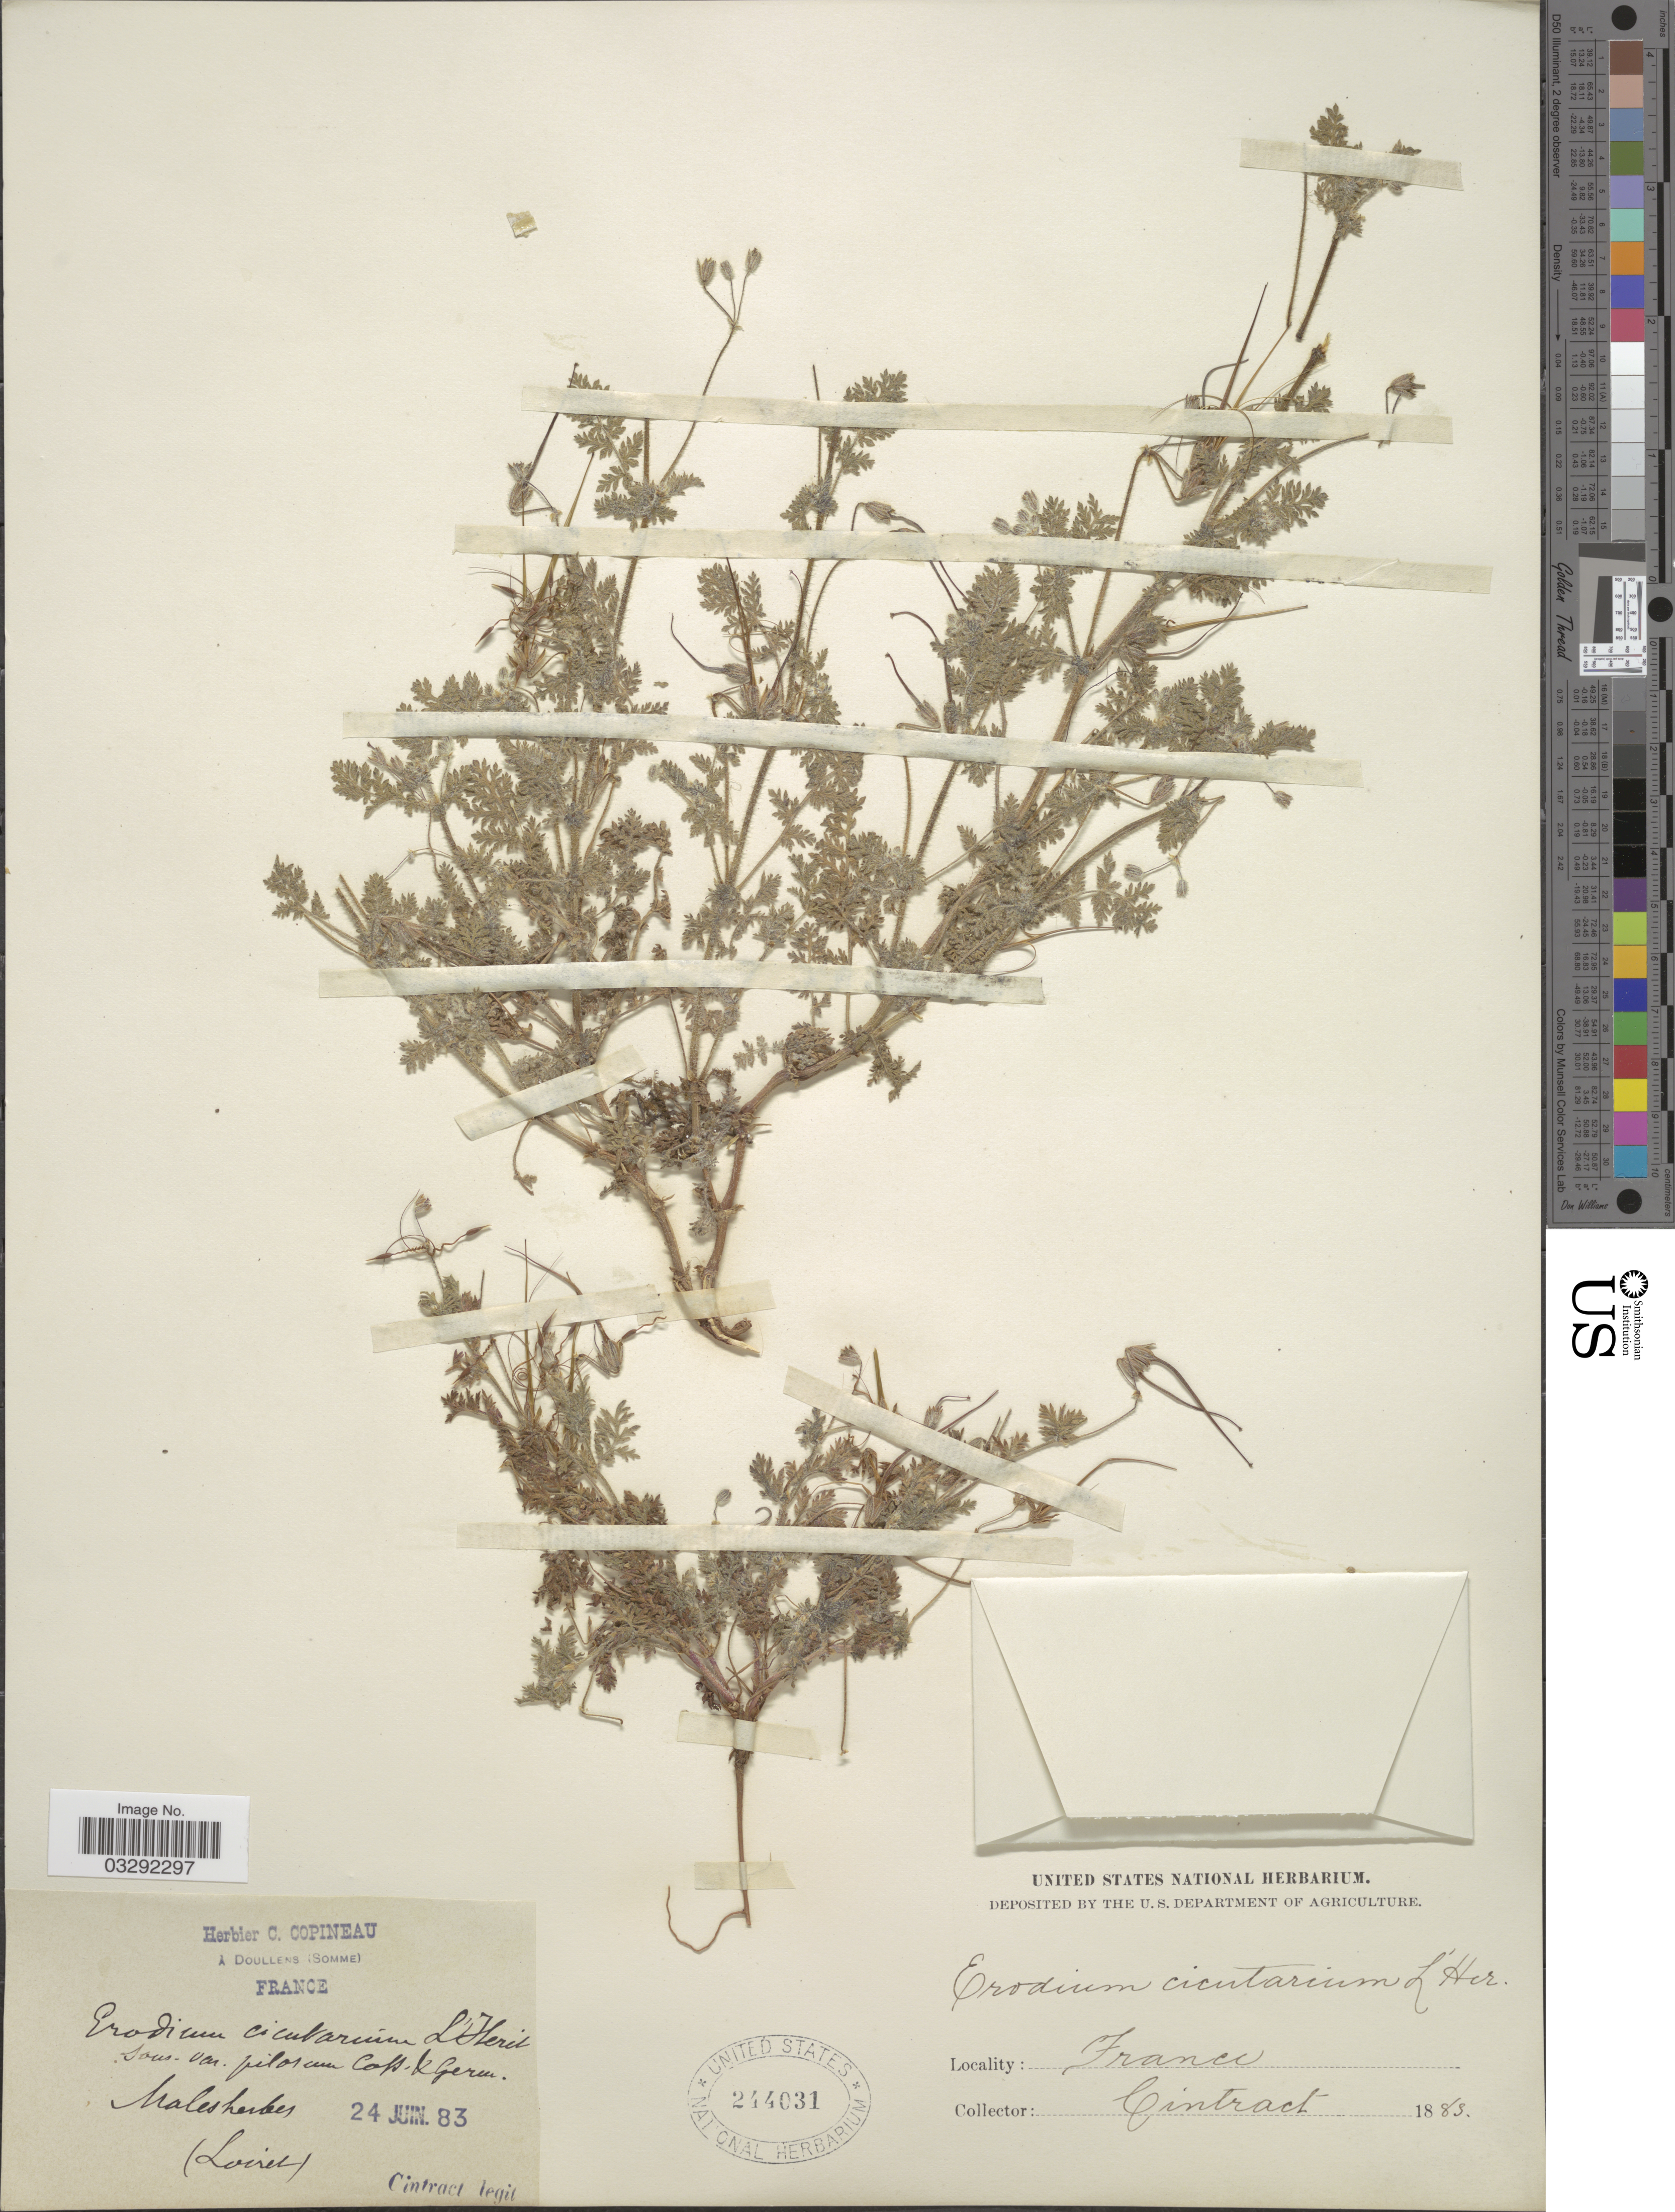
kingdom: Plantae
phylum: Tracheophyta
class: Magnoliopsida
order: Geraniales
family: Geraniaceae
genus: Erodium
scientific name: Erodium cicutarium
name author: (L.) L'Hér.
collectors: Cintract, --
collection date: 1883-06-24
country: France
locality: Malesherbes (Loiret).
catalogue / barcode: US 244031